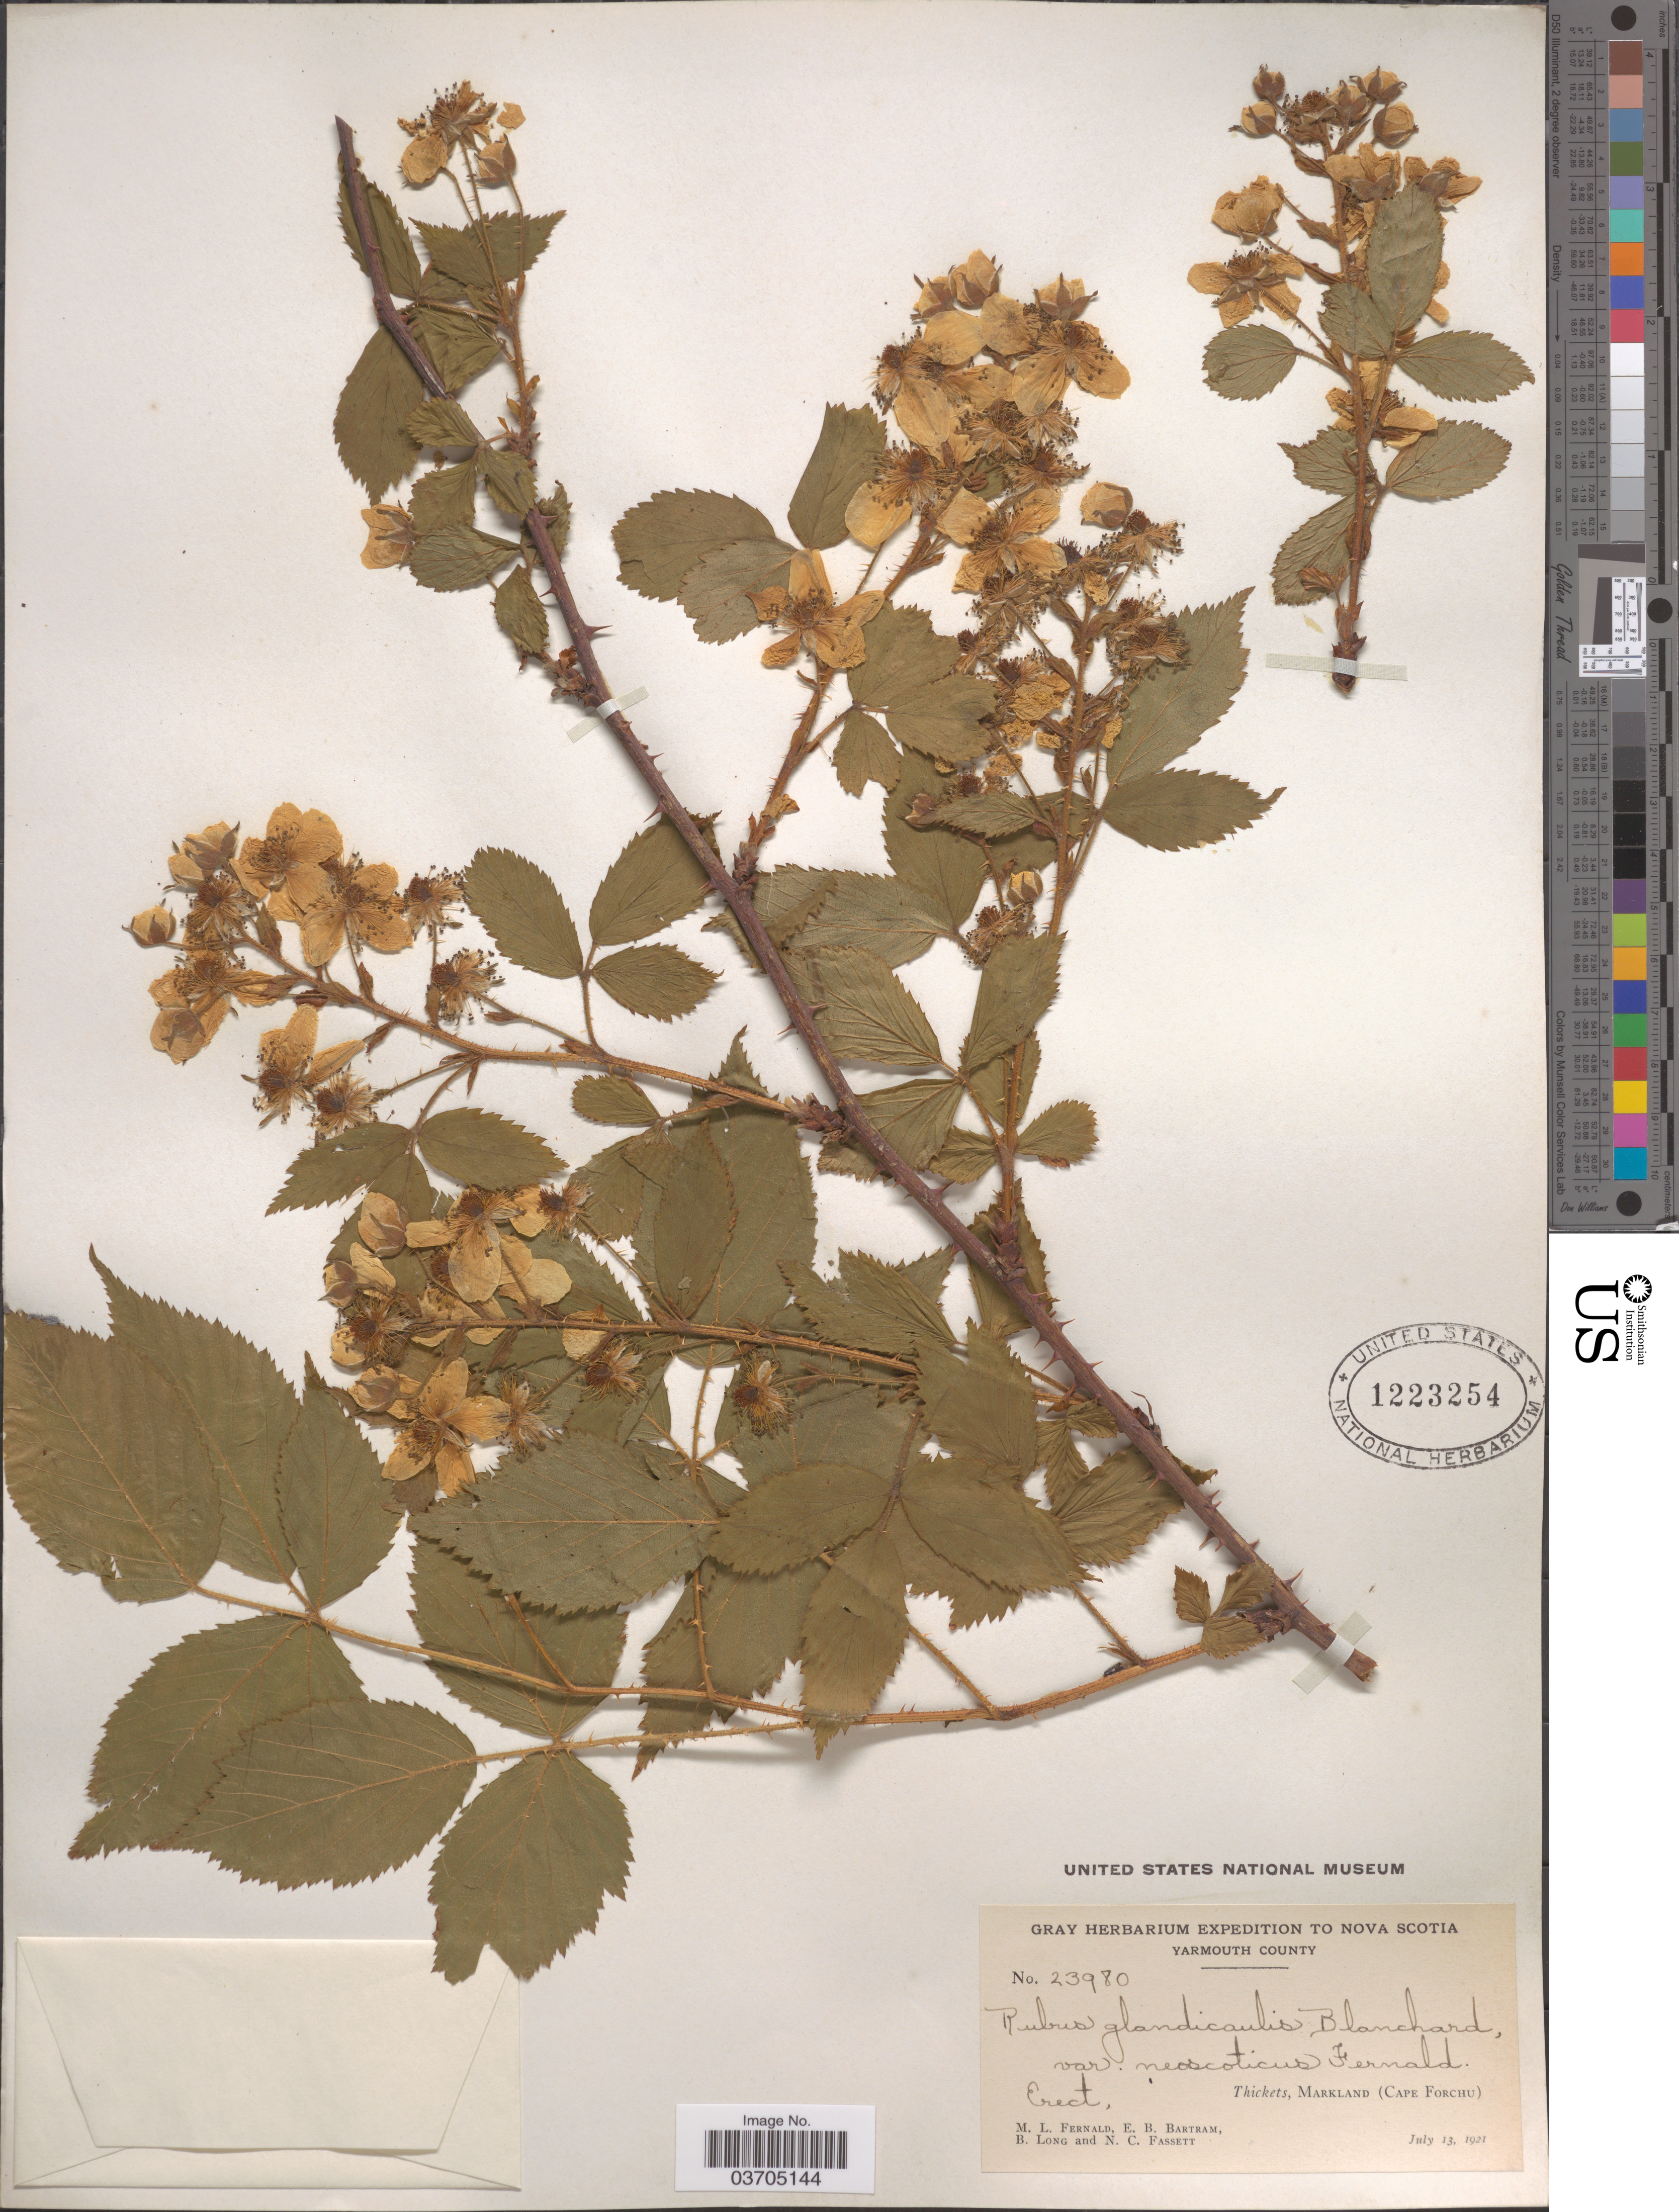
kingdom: Plantae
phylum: Tracheophyta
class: Magnoliopsida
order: Rosales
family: Rosaceae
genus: Rubus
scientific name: Rubus glandicaulis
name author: Blanch.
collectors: M. L. Fernald, E. B. Bartram, B. Long & N. C. Fassett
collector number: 23980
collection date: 1921-07-13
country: Canada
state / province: Nova Scotia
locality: Yarmouth County. Markland (Cape Forchu).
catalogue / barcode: US 1223254